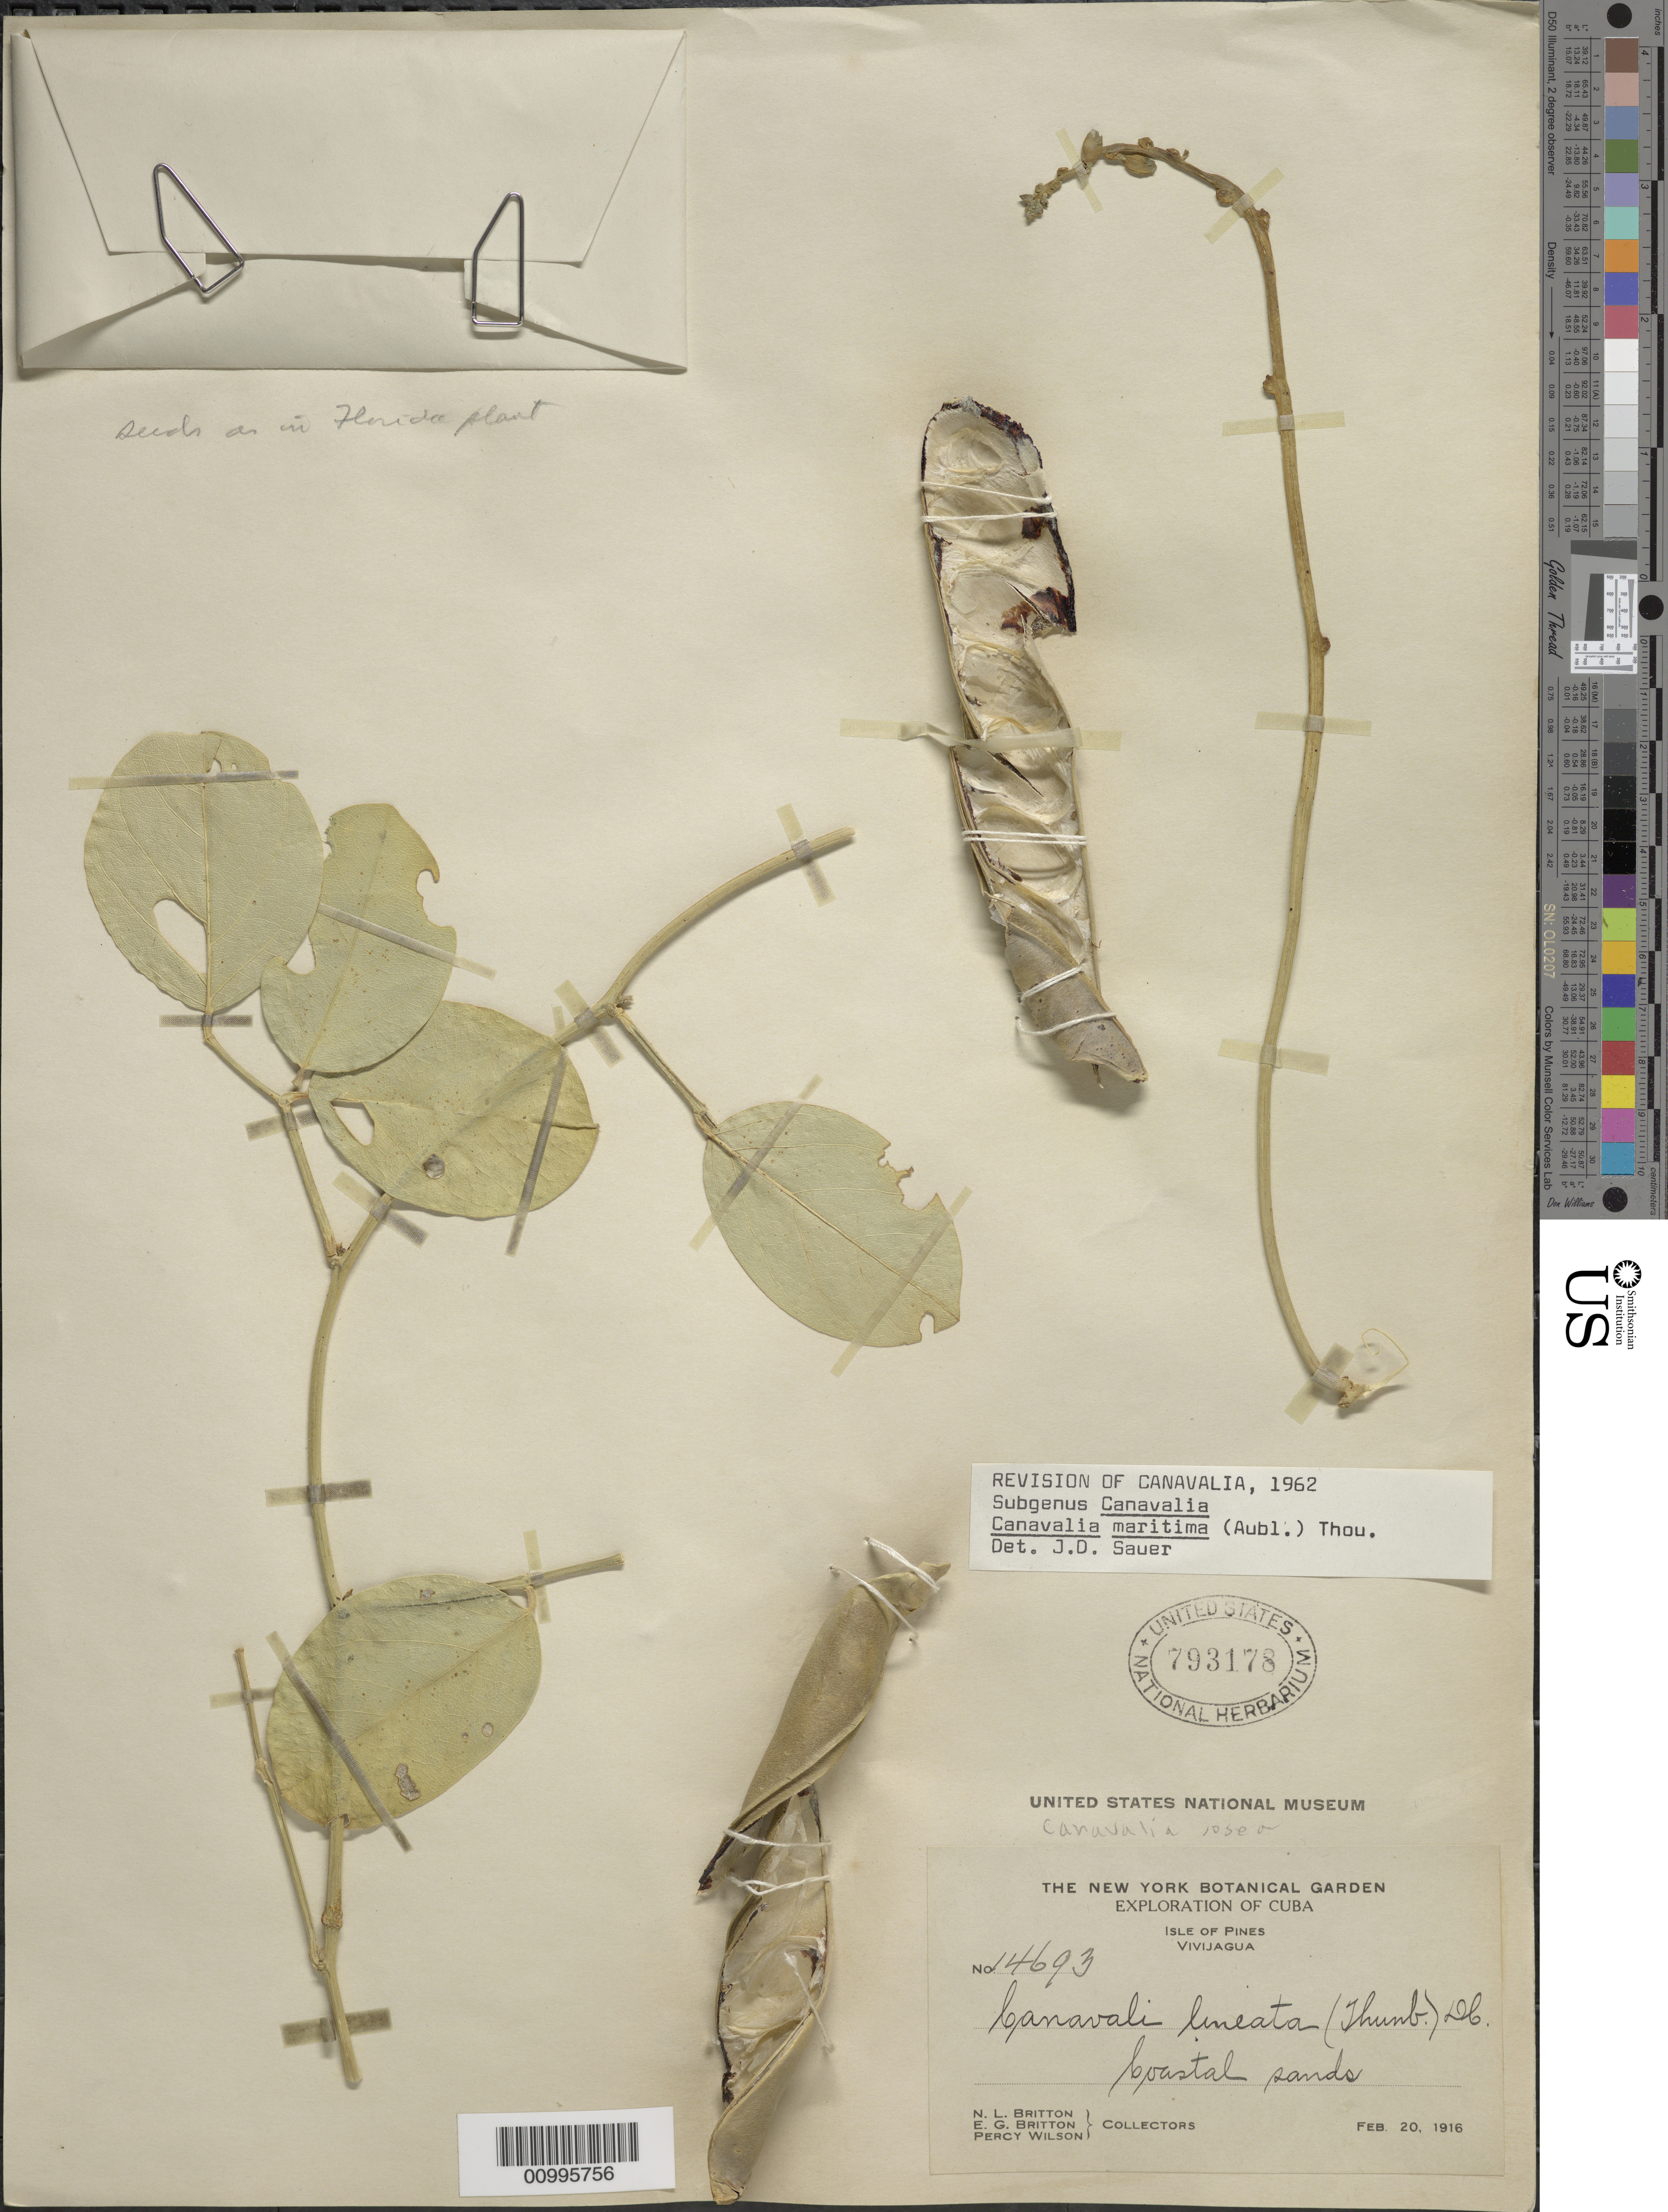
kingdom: Plantae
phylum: Tracheophyta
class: Magnoliopsida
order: Fabales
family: Fabaceae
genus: Canavalia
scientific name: Canavalia rosea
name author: (Sw.) DC.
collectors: N. Britton, E. G. Britton & P. Wilson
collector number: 14693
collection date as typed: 20 Feb 1916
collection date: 1916-02-20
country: Cuba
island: Isla de la Juventud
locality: Vivijagua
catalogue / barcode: US 793178